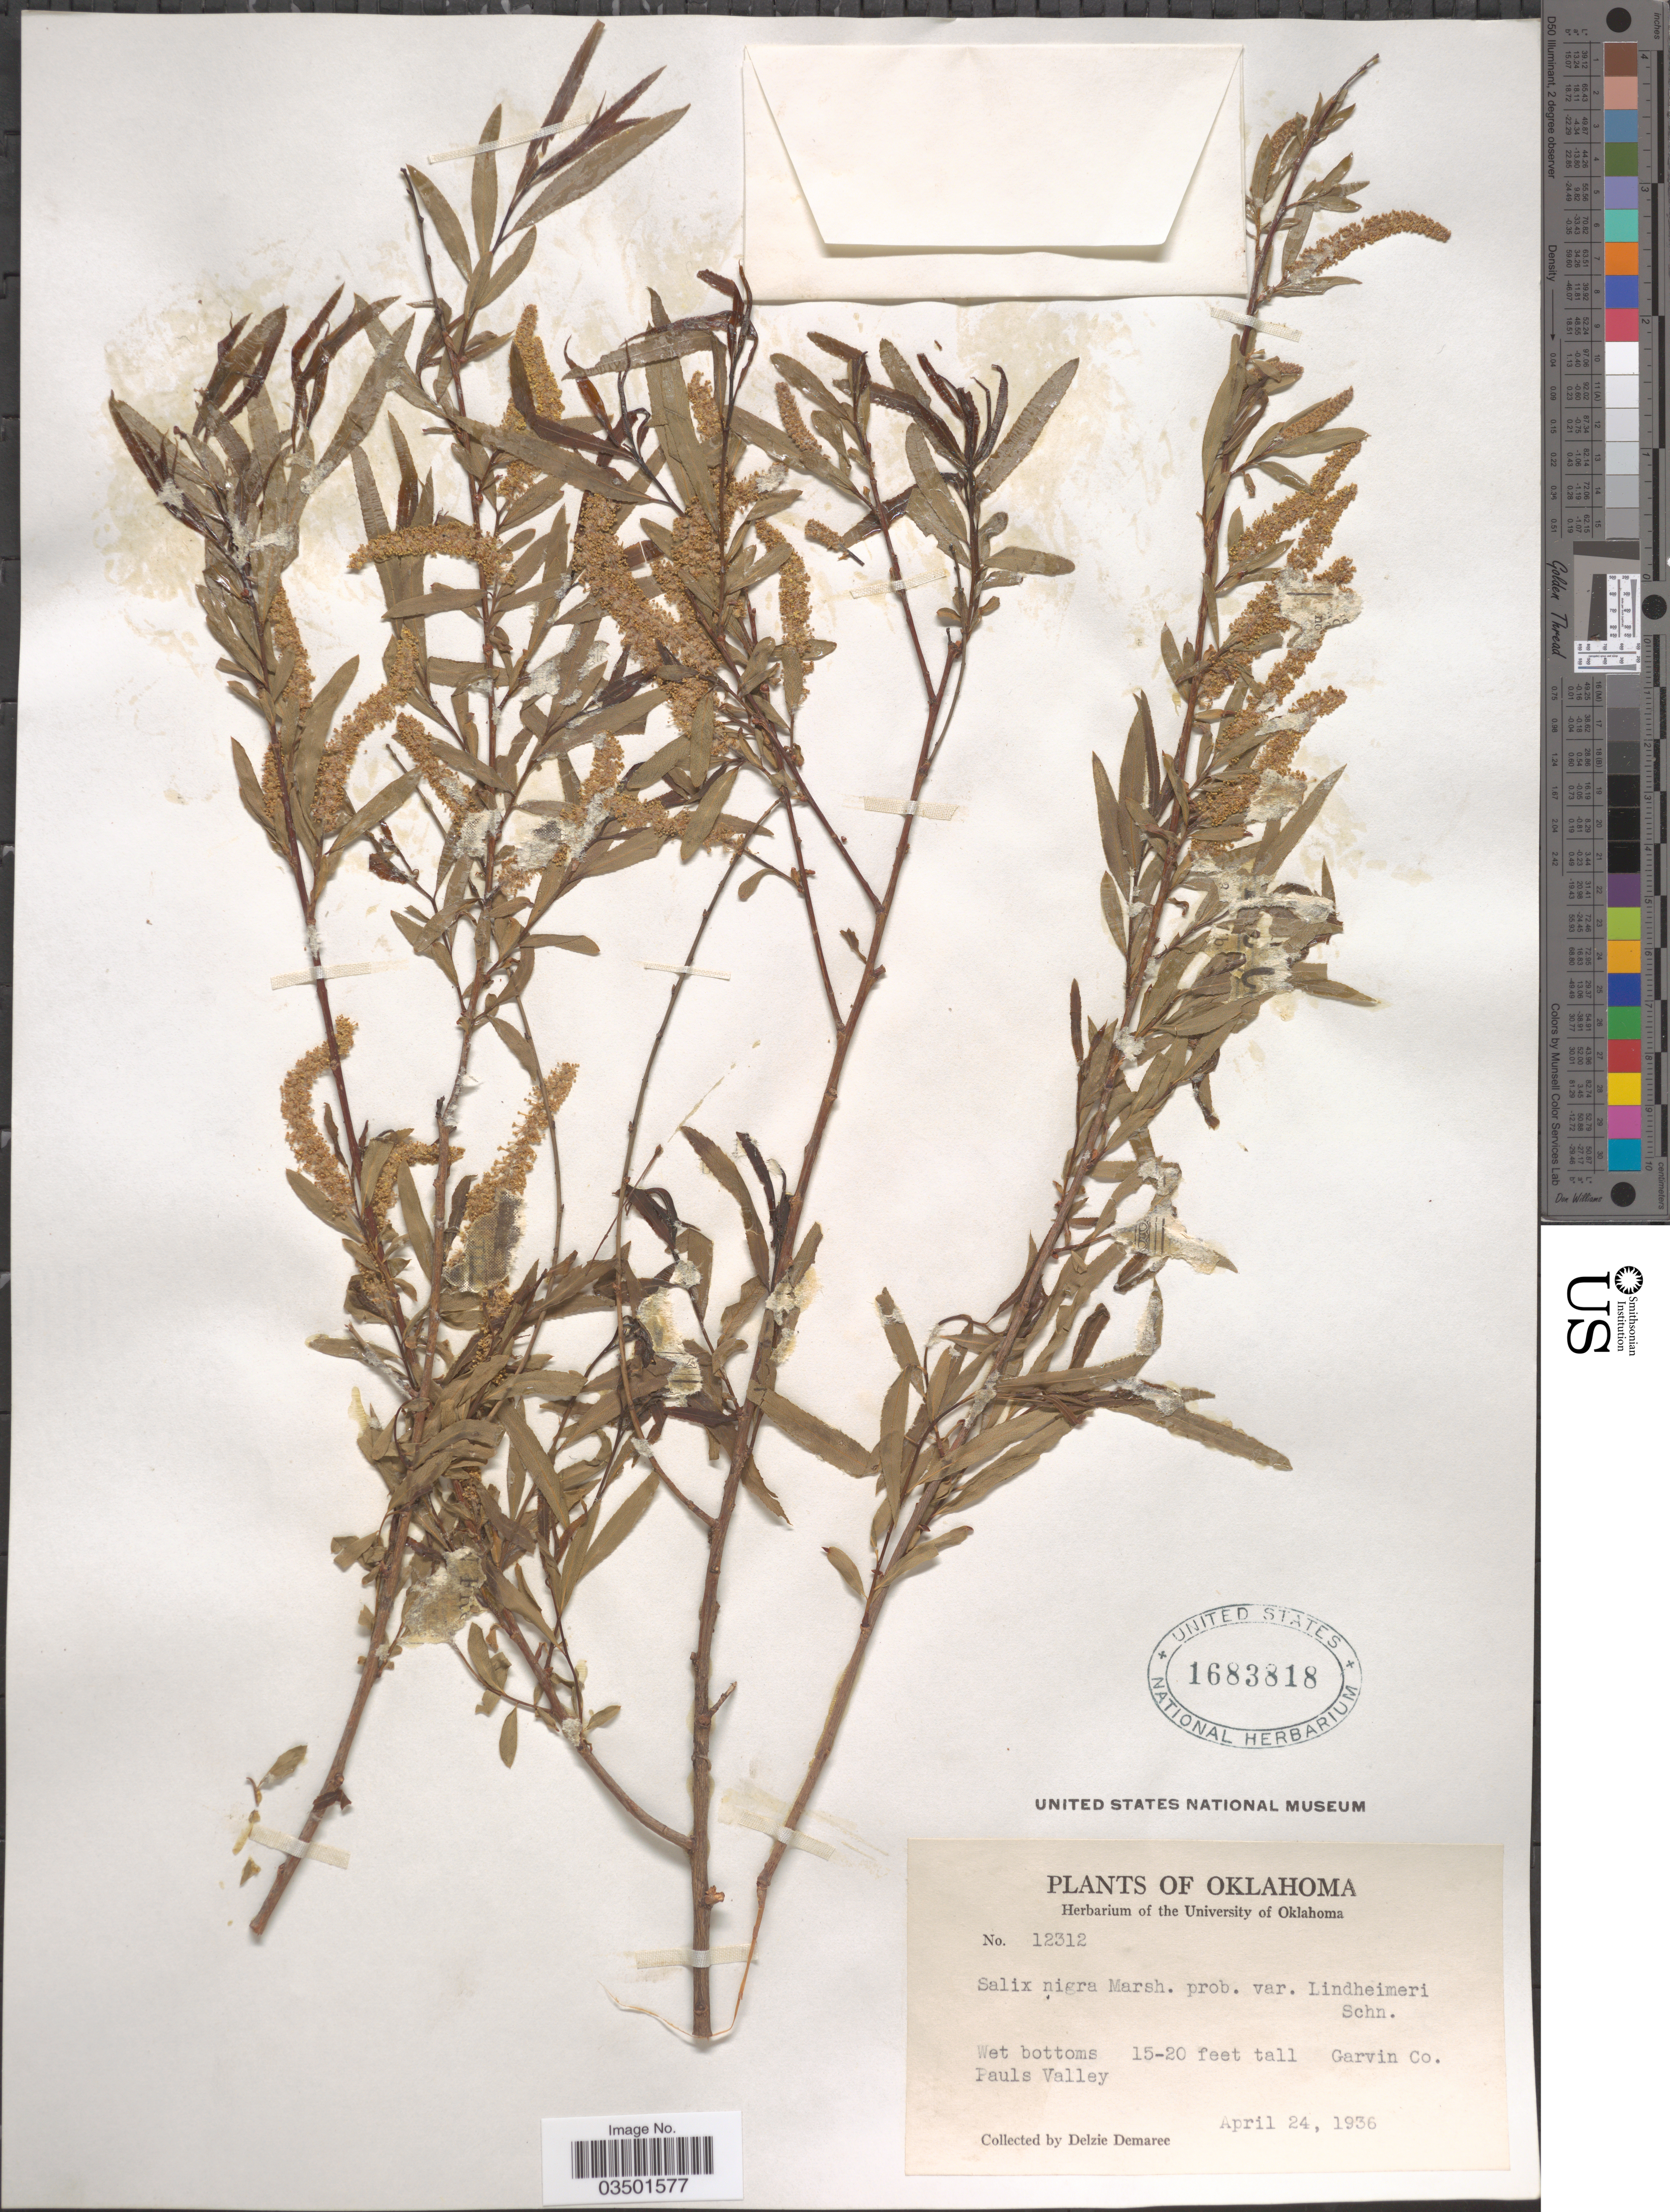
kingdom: Plantae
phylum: Tracheophyta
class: Magnoliopsida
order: Malpighiales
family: Salicaceae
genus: Salix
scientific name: Salix nigra var. lindheimeri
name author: C.K. Schneid.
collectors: D. Demaree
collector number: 12312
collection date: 1936-04-24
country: United States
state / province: Oklahoma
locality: Garvin Co. Pauls Valley.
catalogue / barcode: US 1683818